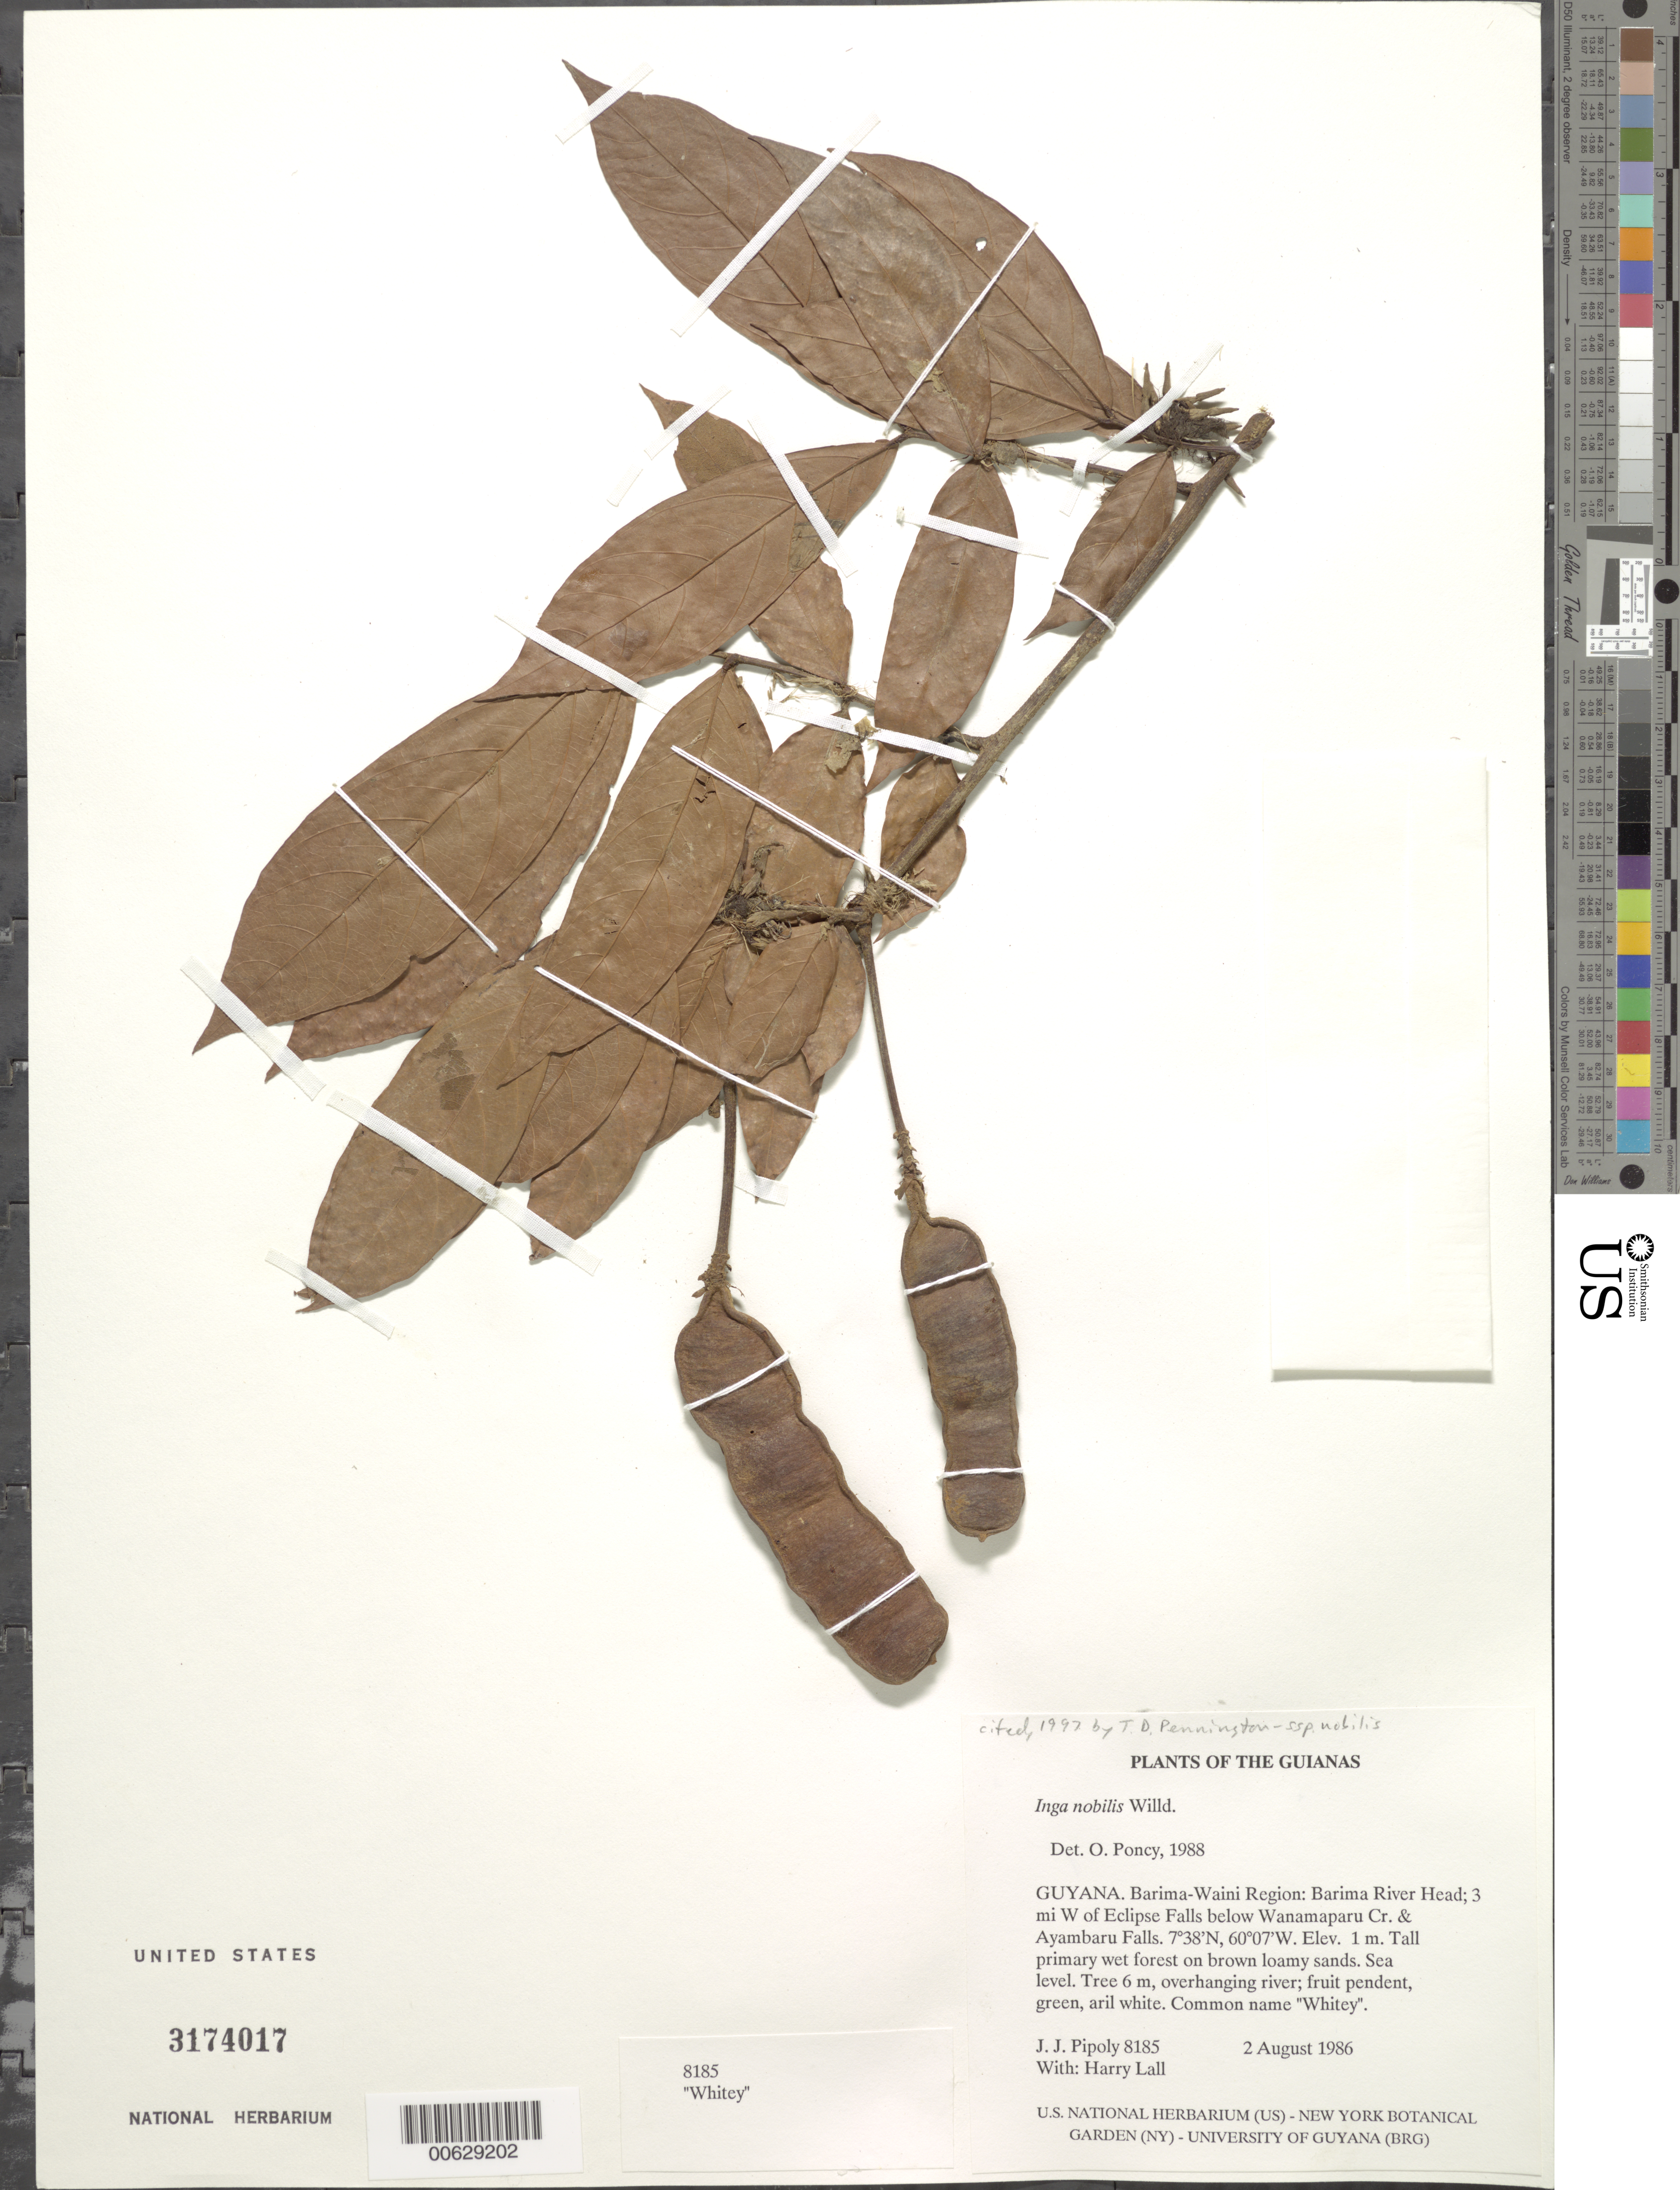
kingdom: Plantae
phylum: Tracheophyta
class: Magnoliopsida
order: Fabales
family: Fabaceae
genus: Inga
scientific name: Inga nobilis subsp. nobilis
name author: Willd.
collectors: J. J. Pipoly & H. Lall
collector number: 8185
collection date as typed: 2 August 1986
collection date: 1986-08-02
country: Guyana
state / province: Barima-Waini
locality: Barima River head; 3 mi W of Eclipse Falls below Wanamaparu Cr. & Ayambaru Falls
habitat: Tall primary wet forest on brown loamy sands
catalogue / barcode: US 3174017